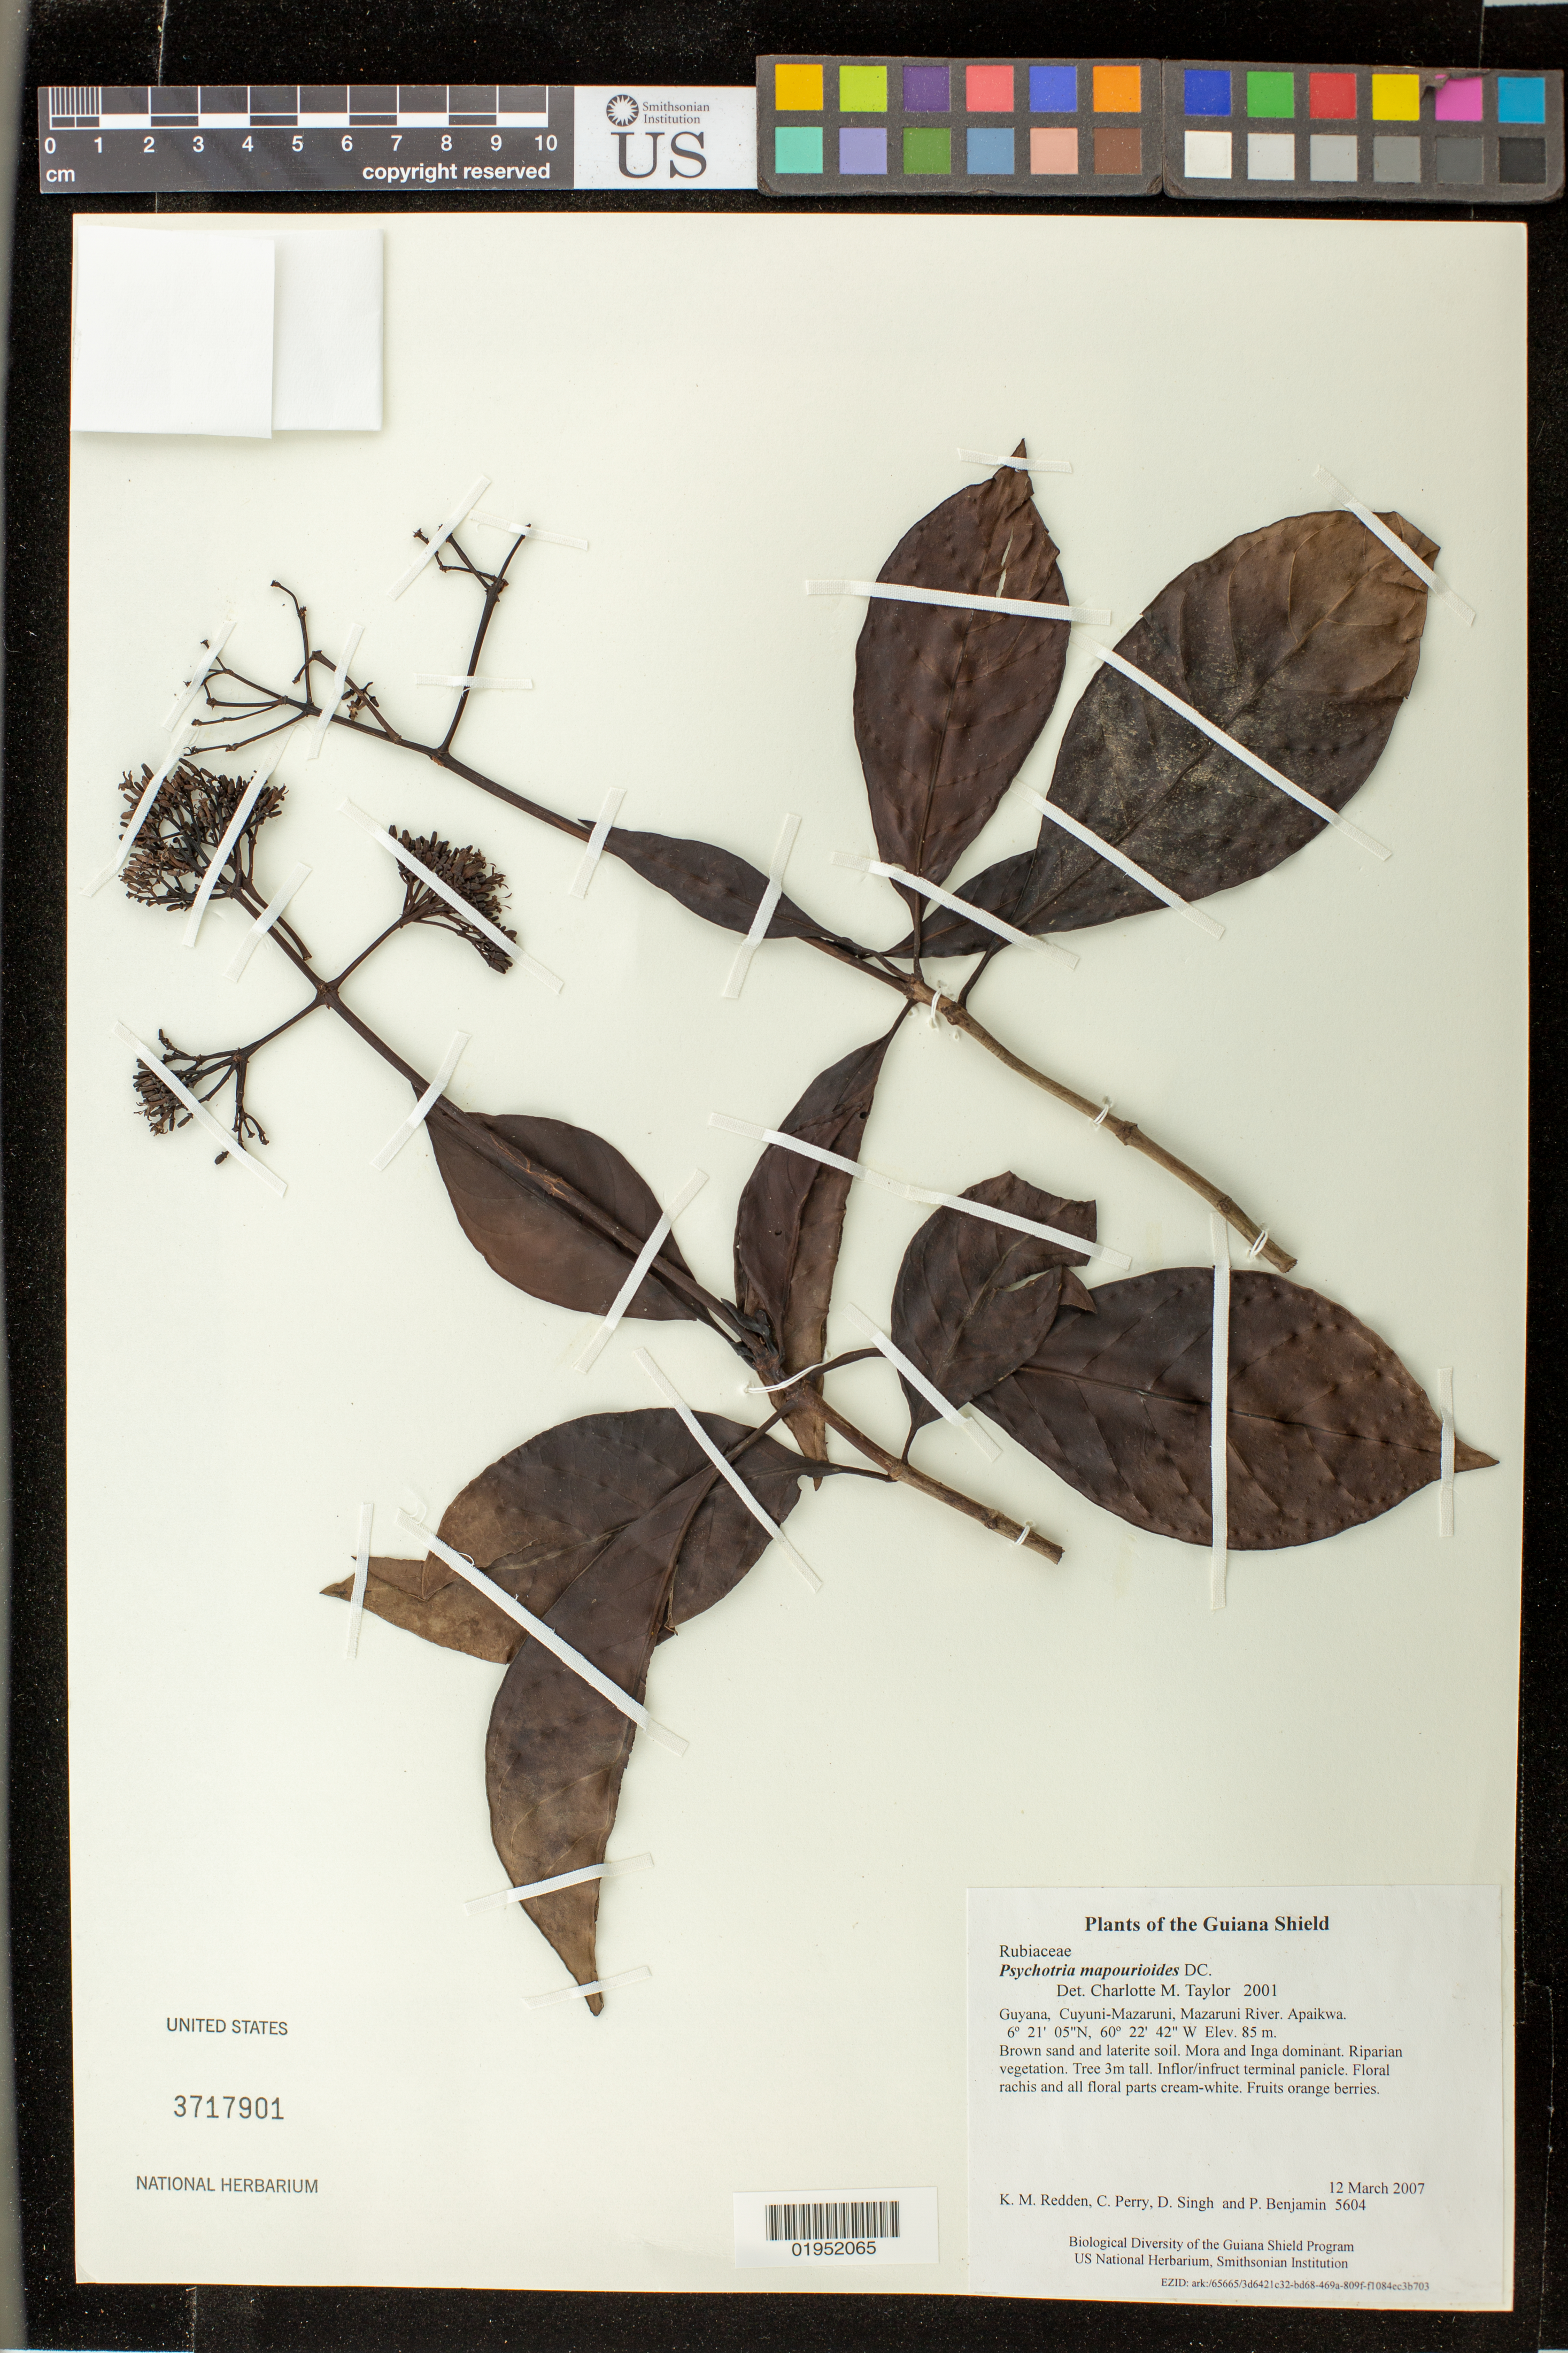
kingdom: Plantae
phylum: Tracheophyta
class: Magnoliopsida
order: Gentianales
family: Rubiaceae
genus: Psychotria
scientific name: Psychotria mapourioides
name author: DC.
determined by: Taylor, Charlotte M.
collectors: K. M. Redden, C. Perry, D. Singh & P. Benjamin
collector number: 5604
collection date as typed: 12 March 2007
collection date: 2007-03-12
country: Guyana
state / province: Cuyuni-Mazaruni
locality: Mazaruni River. Apaikwa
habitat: Brown sand and laterite soil. Mora and Inga dominant. Riparian vegetation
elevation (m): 85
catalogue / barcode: US 3717901